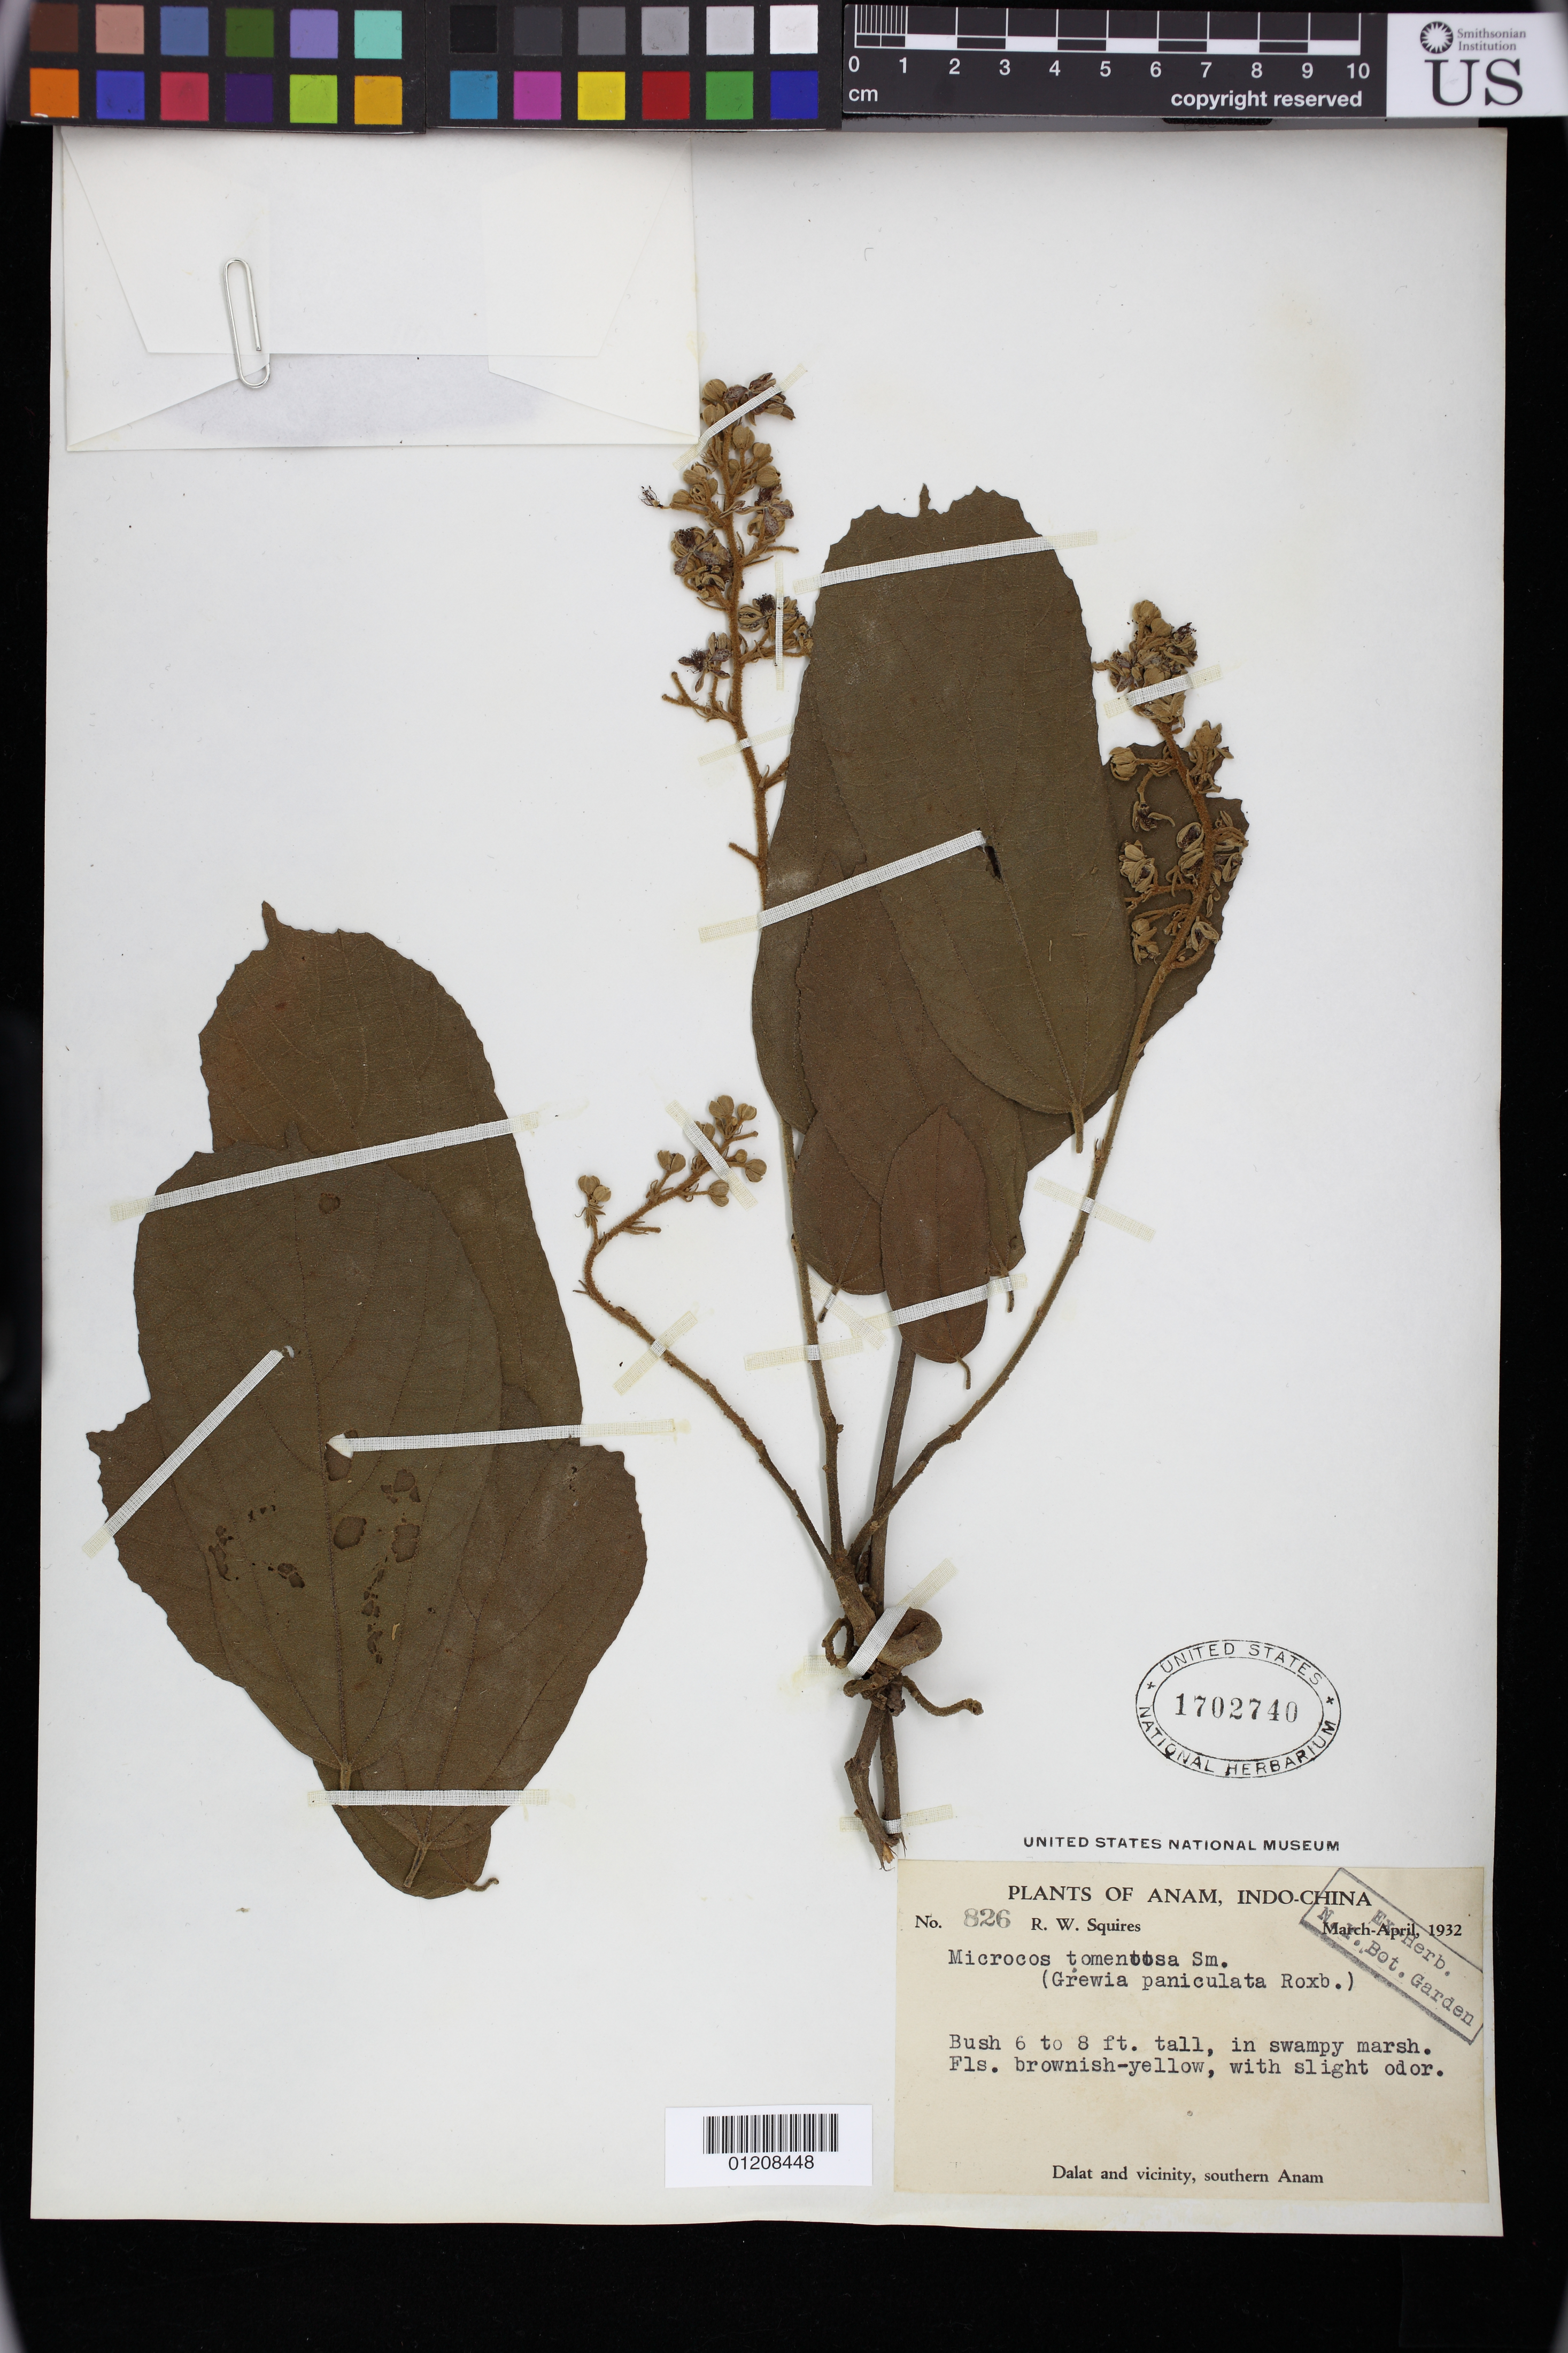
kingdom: Plantae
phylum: Tracheophyta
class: Magnoliopsida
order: Malvales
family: Malvaceae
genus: Microcos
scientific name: Microcos sp.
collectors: R. Squires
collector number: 826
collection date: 1932-03/1932-04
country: Vietnam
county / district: Lam Dong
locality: Da Lat and vicinity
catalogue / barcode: US 1702740